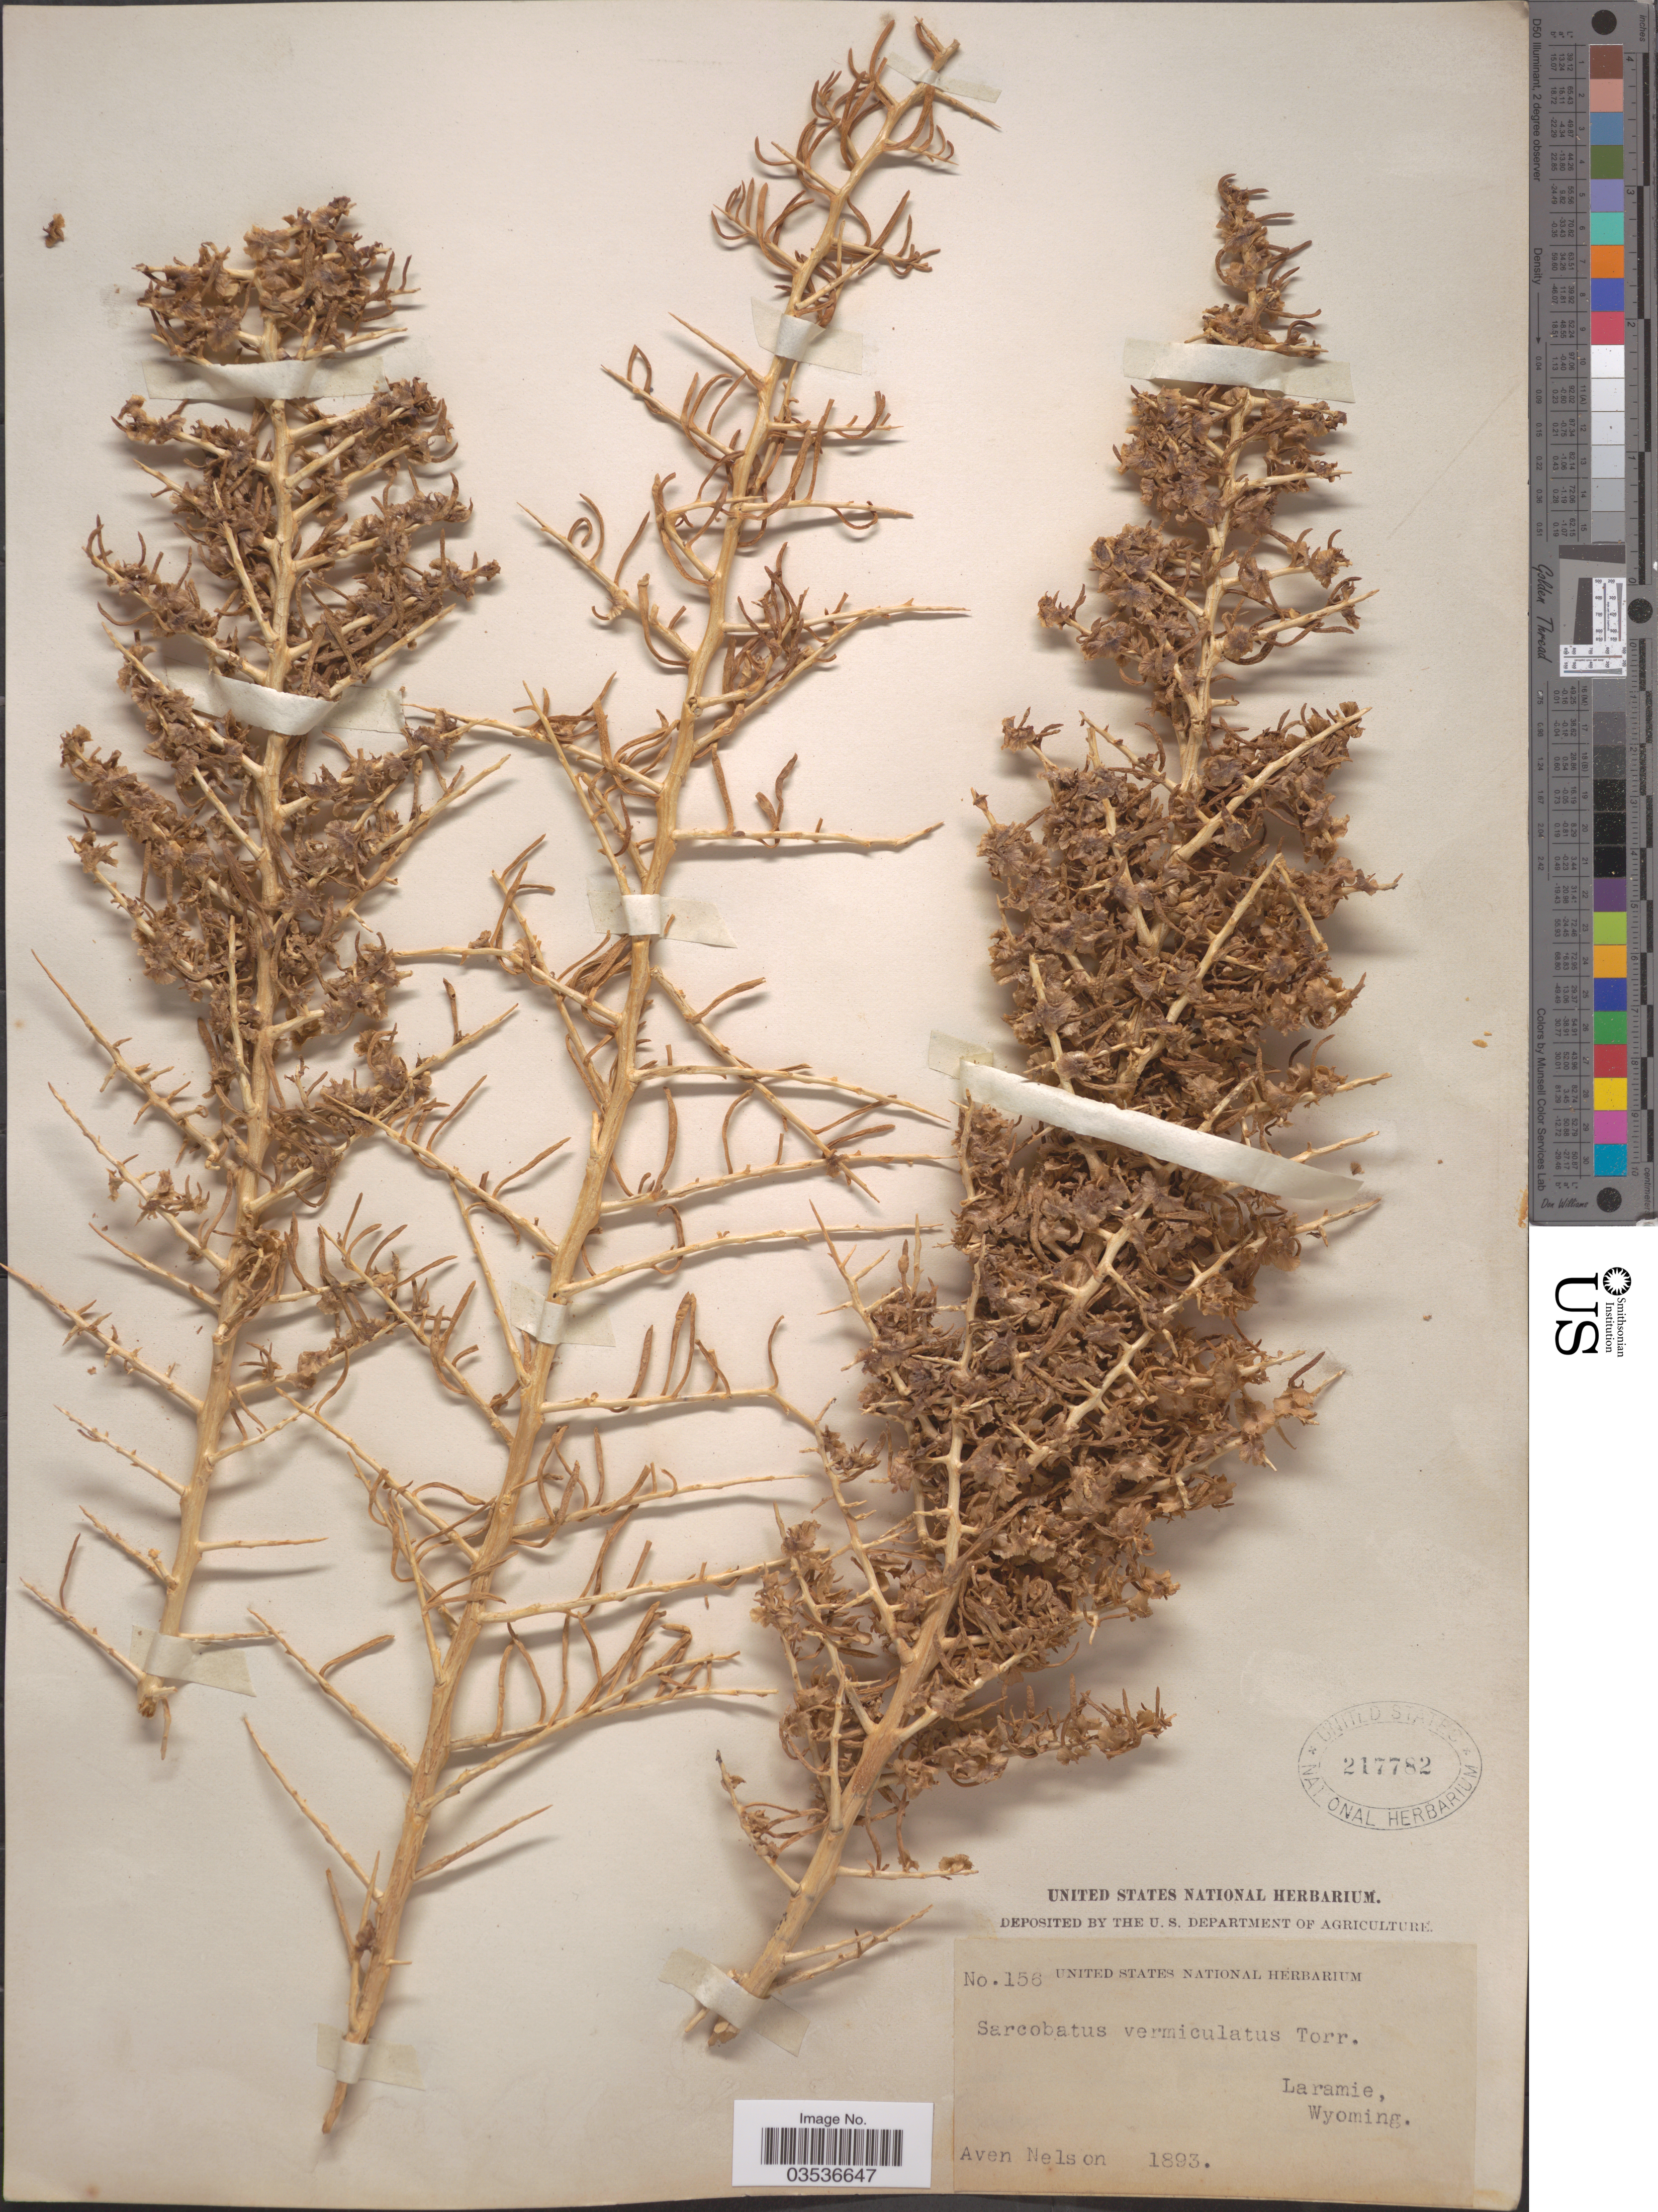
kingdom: Plantae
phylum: Tracheophyta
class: Magnoliopsida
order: Caryophyllales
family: Sarcobataceae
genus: Sarcobatus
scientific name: Sarcobatus vermiculatus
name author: (Hook.) Torr.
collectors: A. Nelson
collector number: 156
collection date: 1893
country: United States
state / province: Wyoming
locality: Laramie.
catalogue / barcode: US 217782